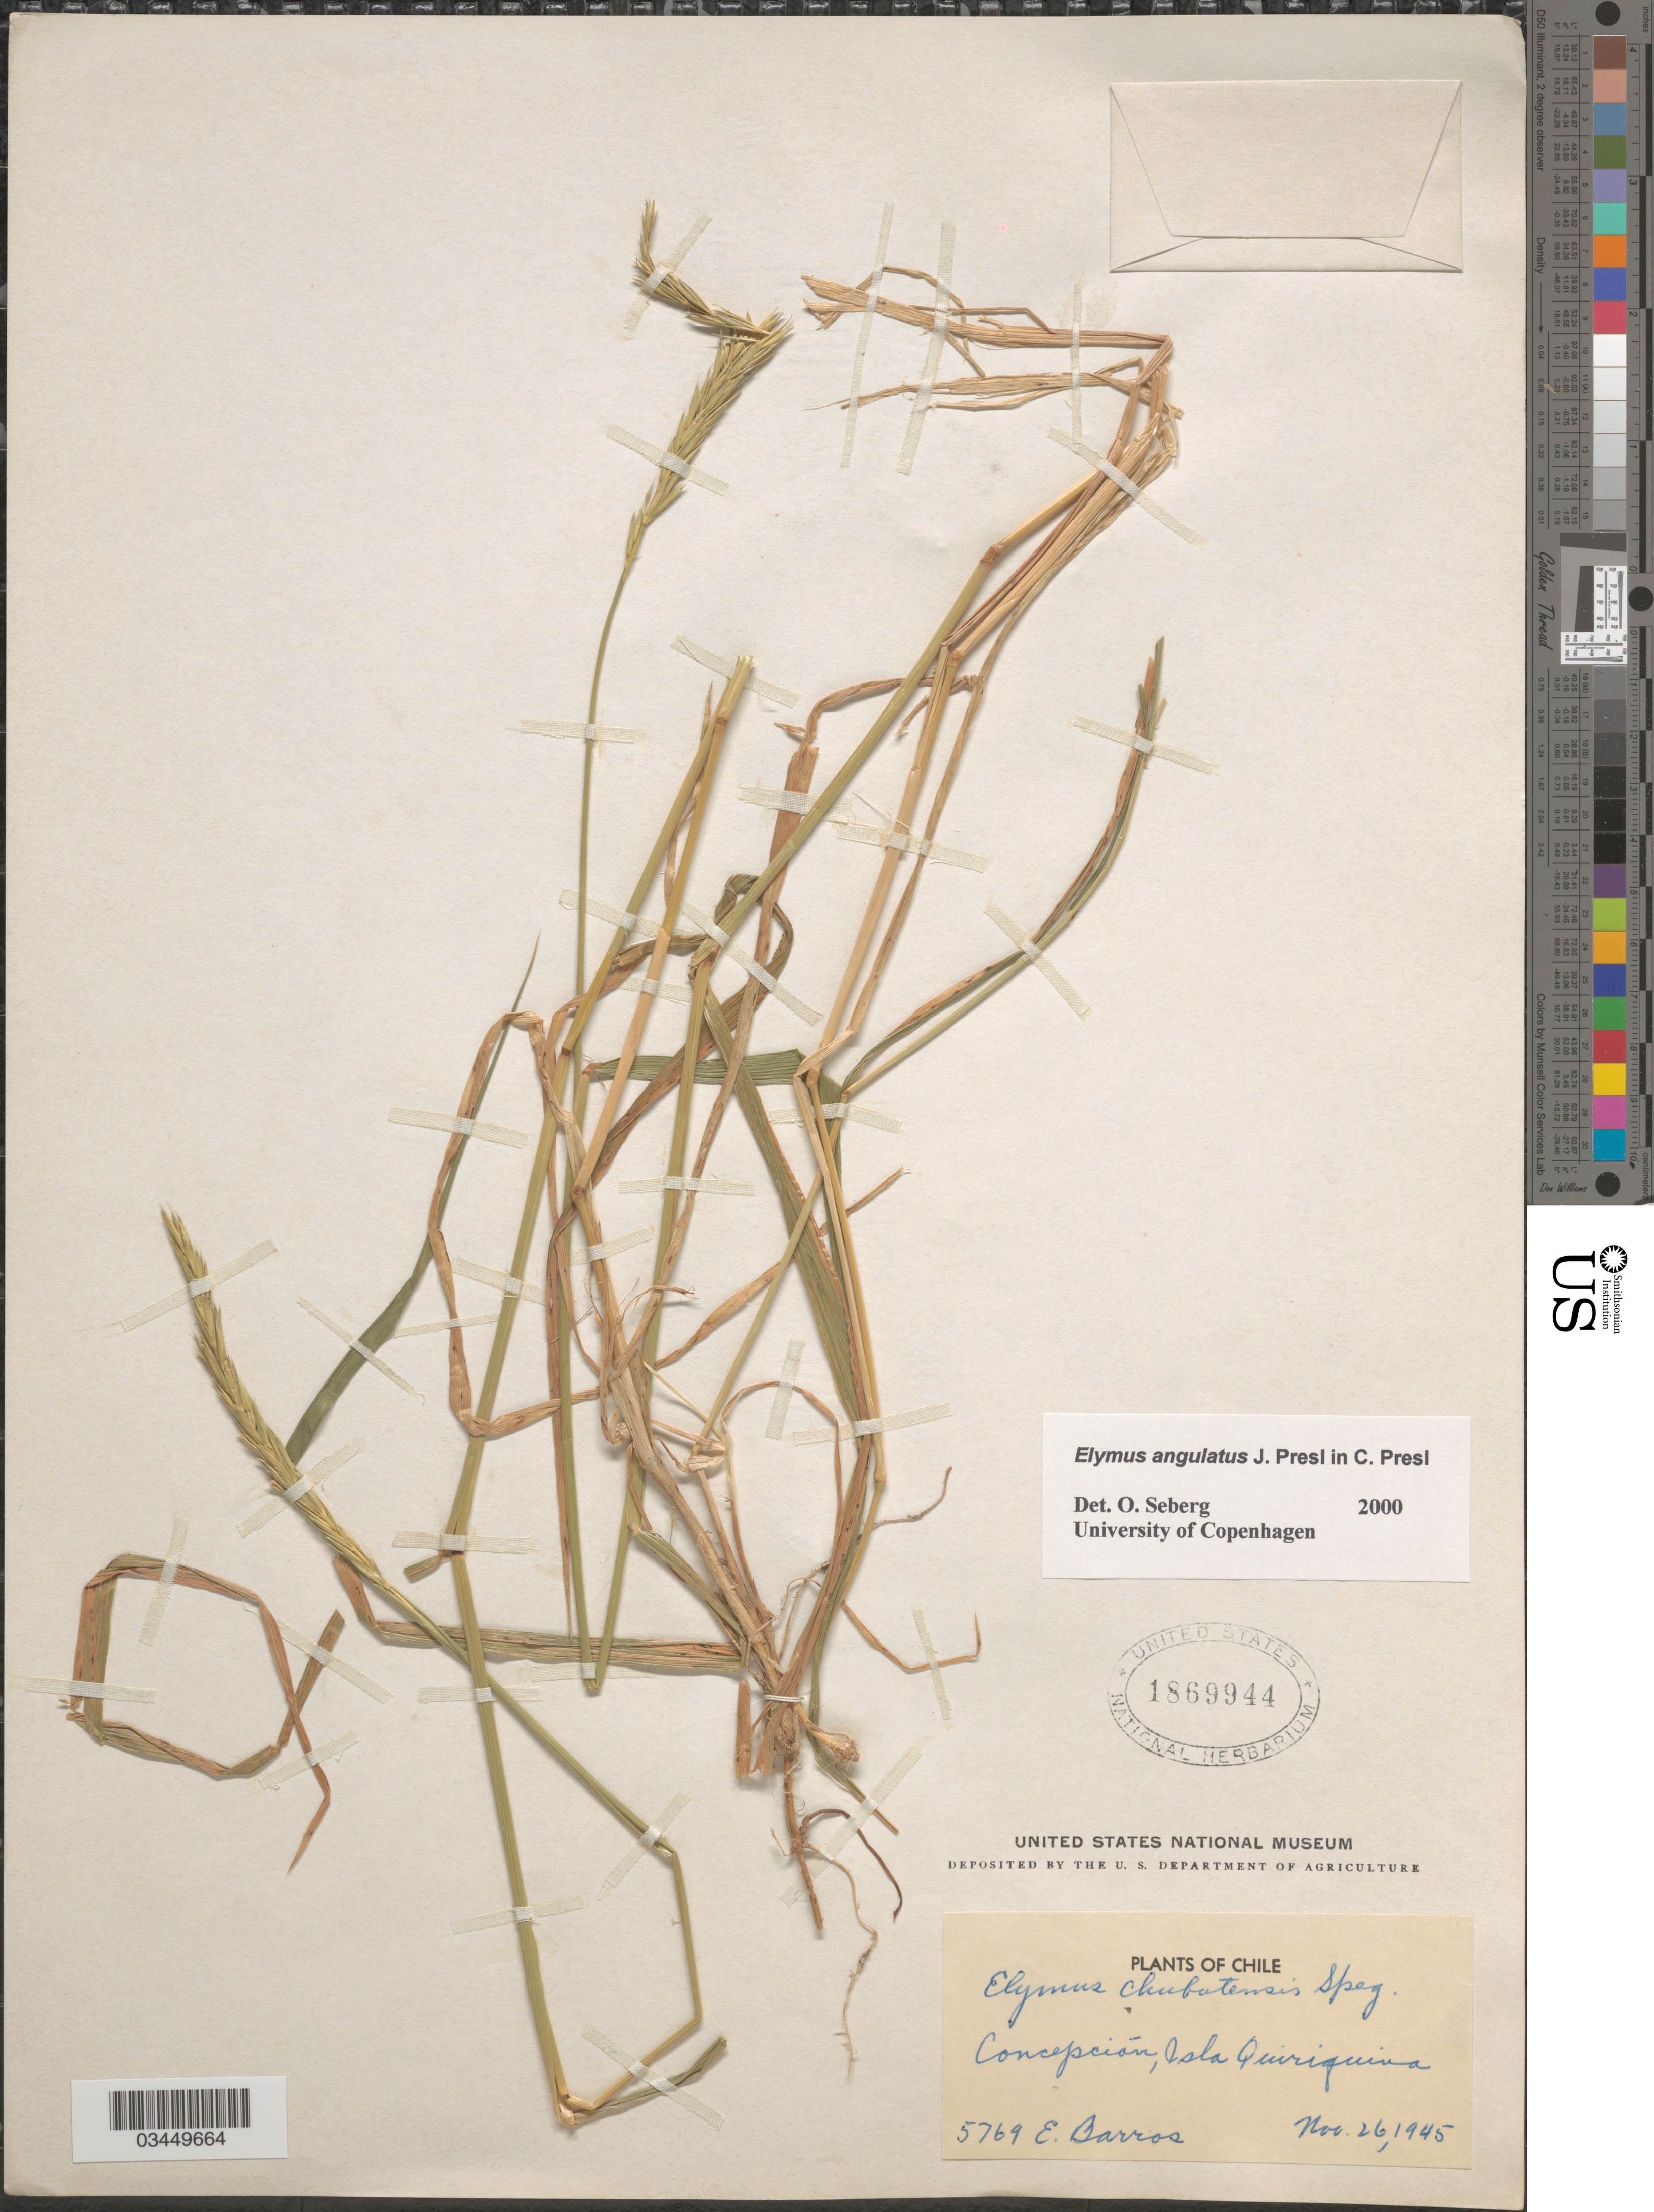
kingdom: Plantae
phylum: Tracheophyta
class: Liliopsida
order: Poales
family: Poaceae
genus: Elymus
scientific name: Elymus angulatus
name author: J. Presl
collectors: E. Barros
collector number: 5769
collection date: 1945-11-26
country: Chile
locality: Concepción, Isla Quiriquina.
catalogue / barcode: US 1869944